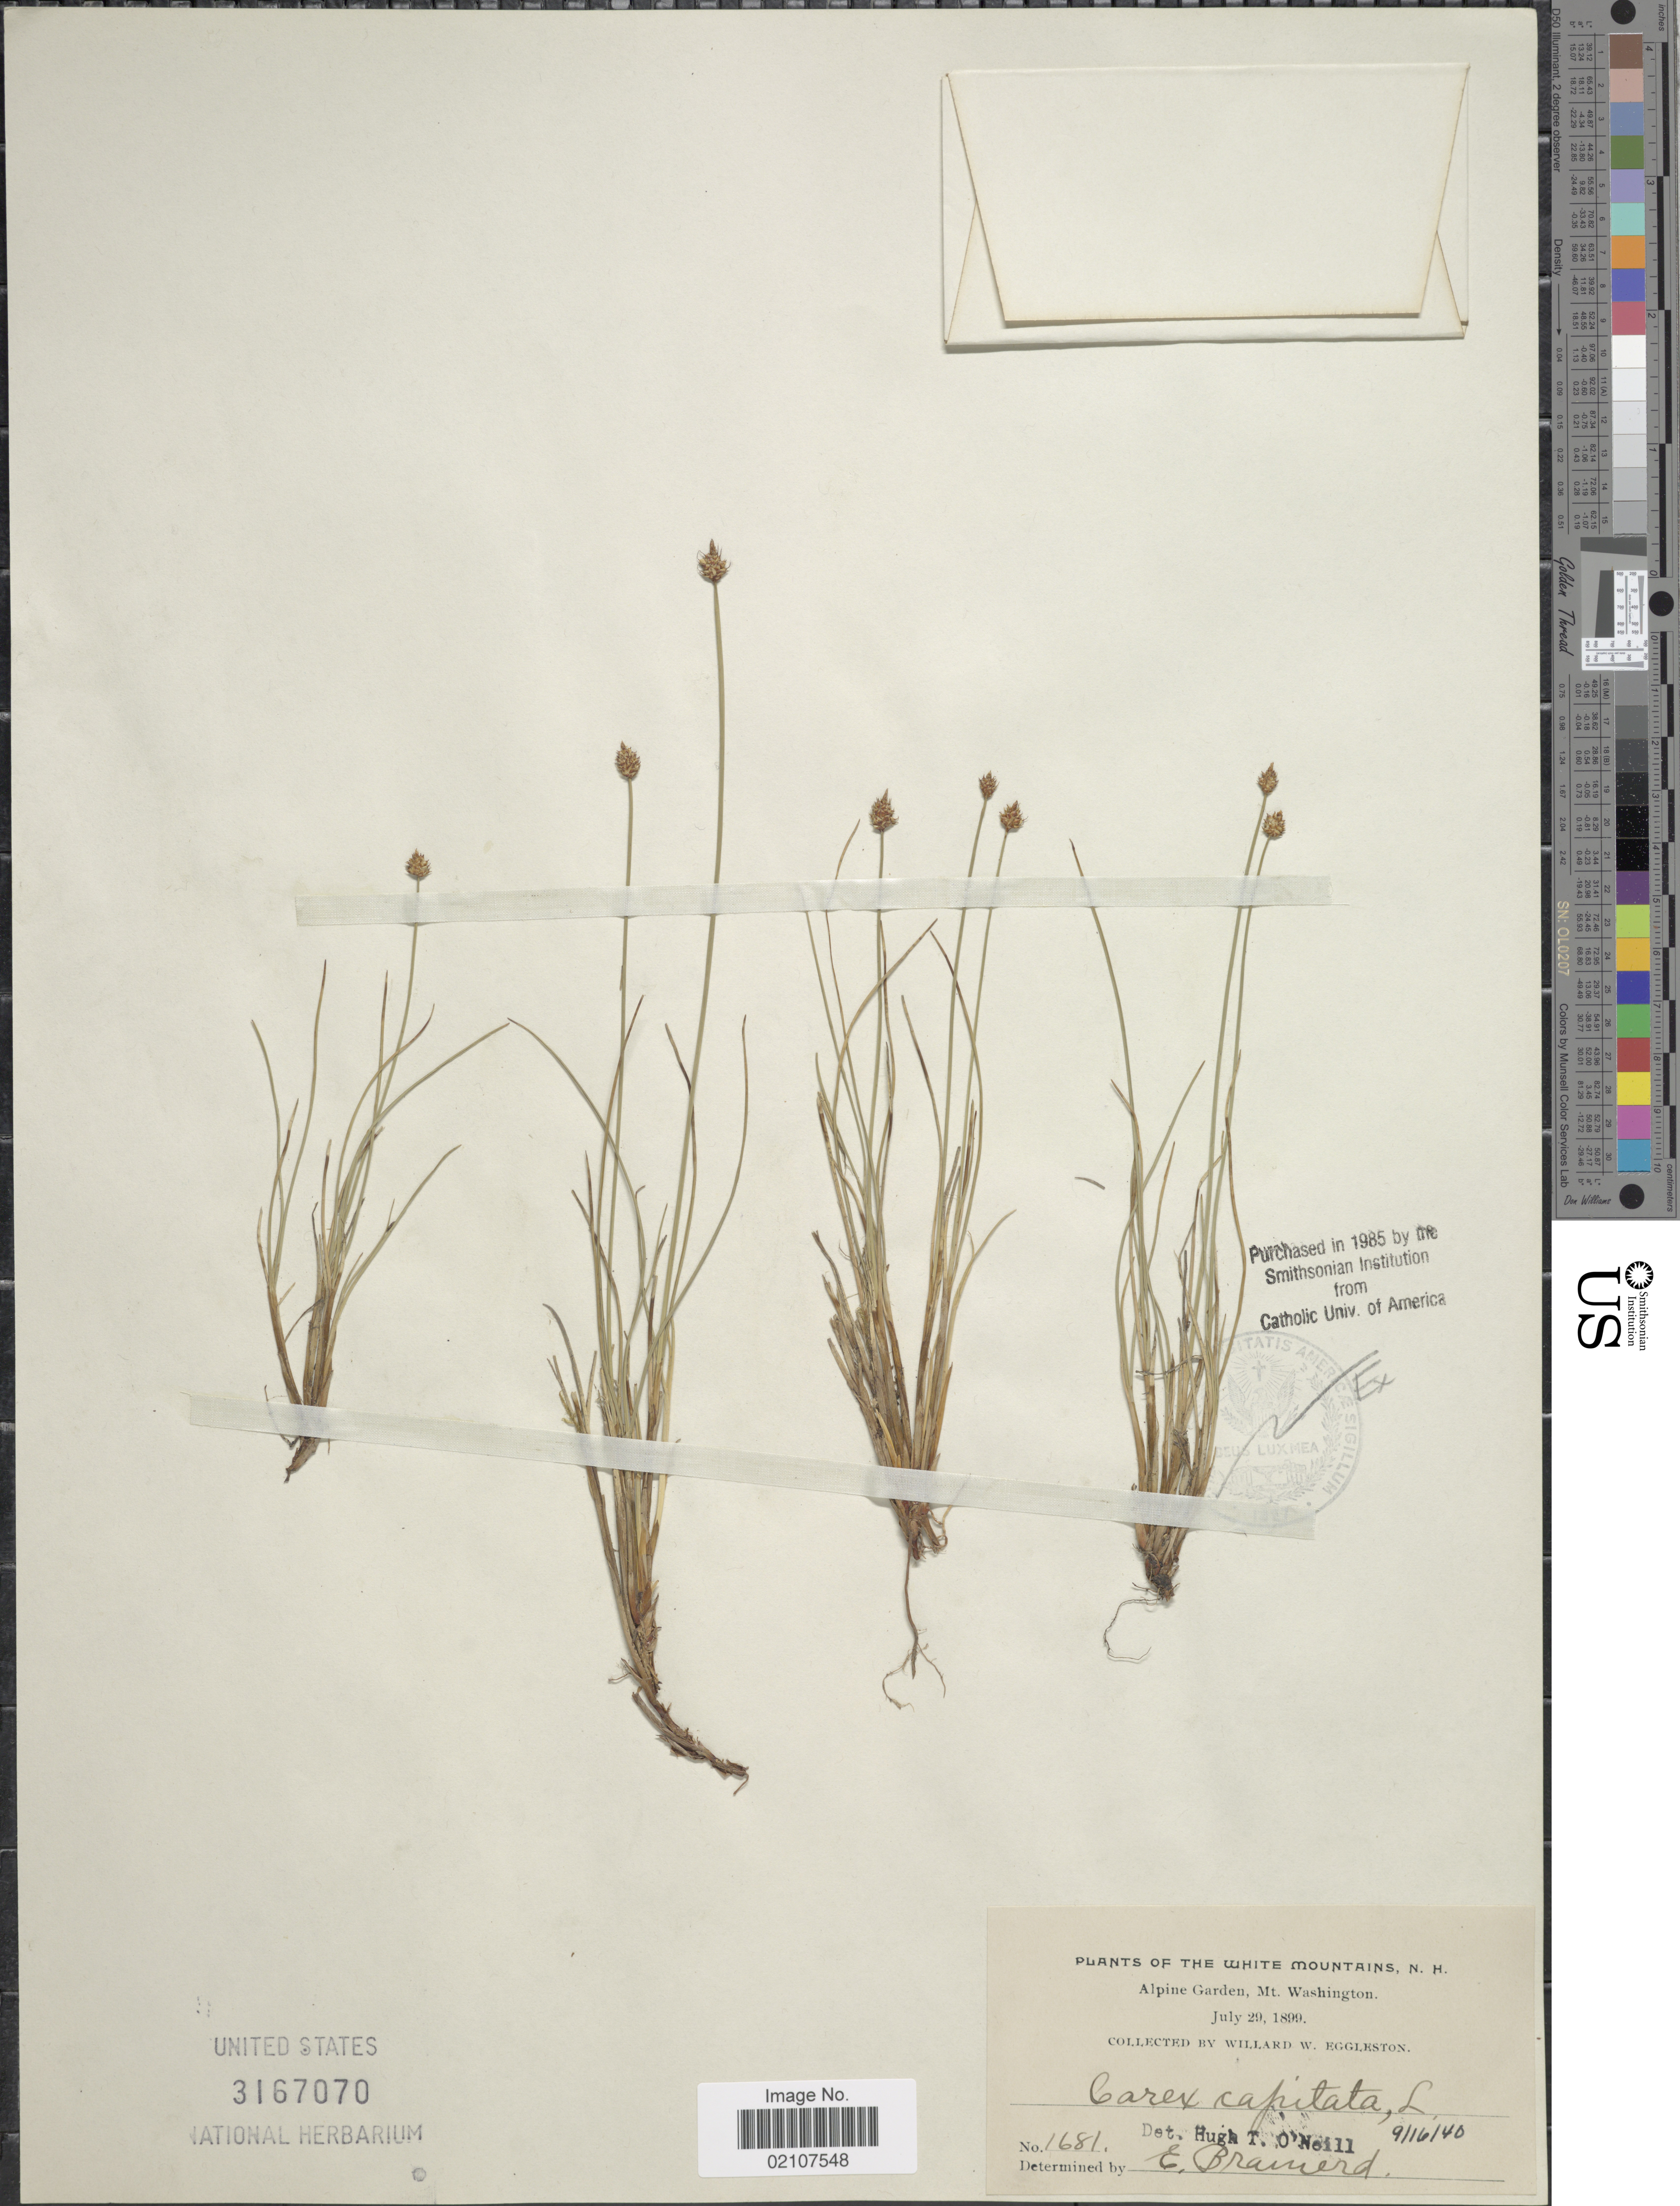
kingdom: Plantae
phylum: Tracheophyta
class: Liliopsida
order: Poales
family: Cyperaceae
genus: Carex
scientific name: Carex capitata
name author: L.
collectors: W. W. Eggleston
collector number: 1681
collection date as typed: Transcribed d/m/y: 16/9/40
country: United States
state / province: Washington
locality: The White Mountains, N.H. Alpine Garden, Mt Washington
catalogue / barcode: US 3167070